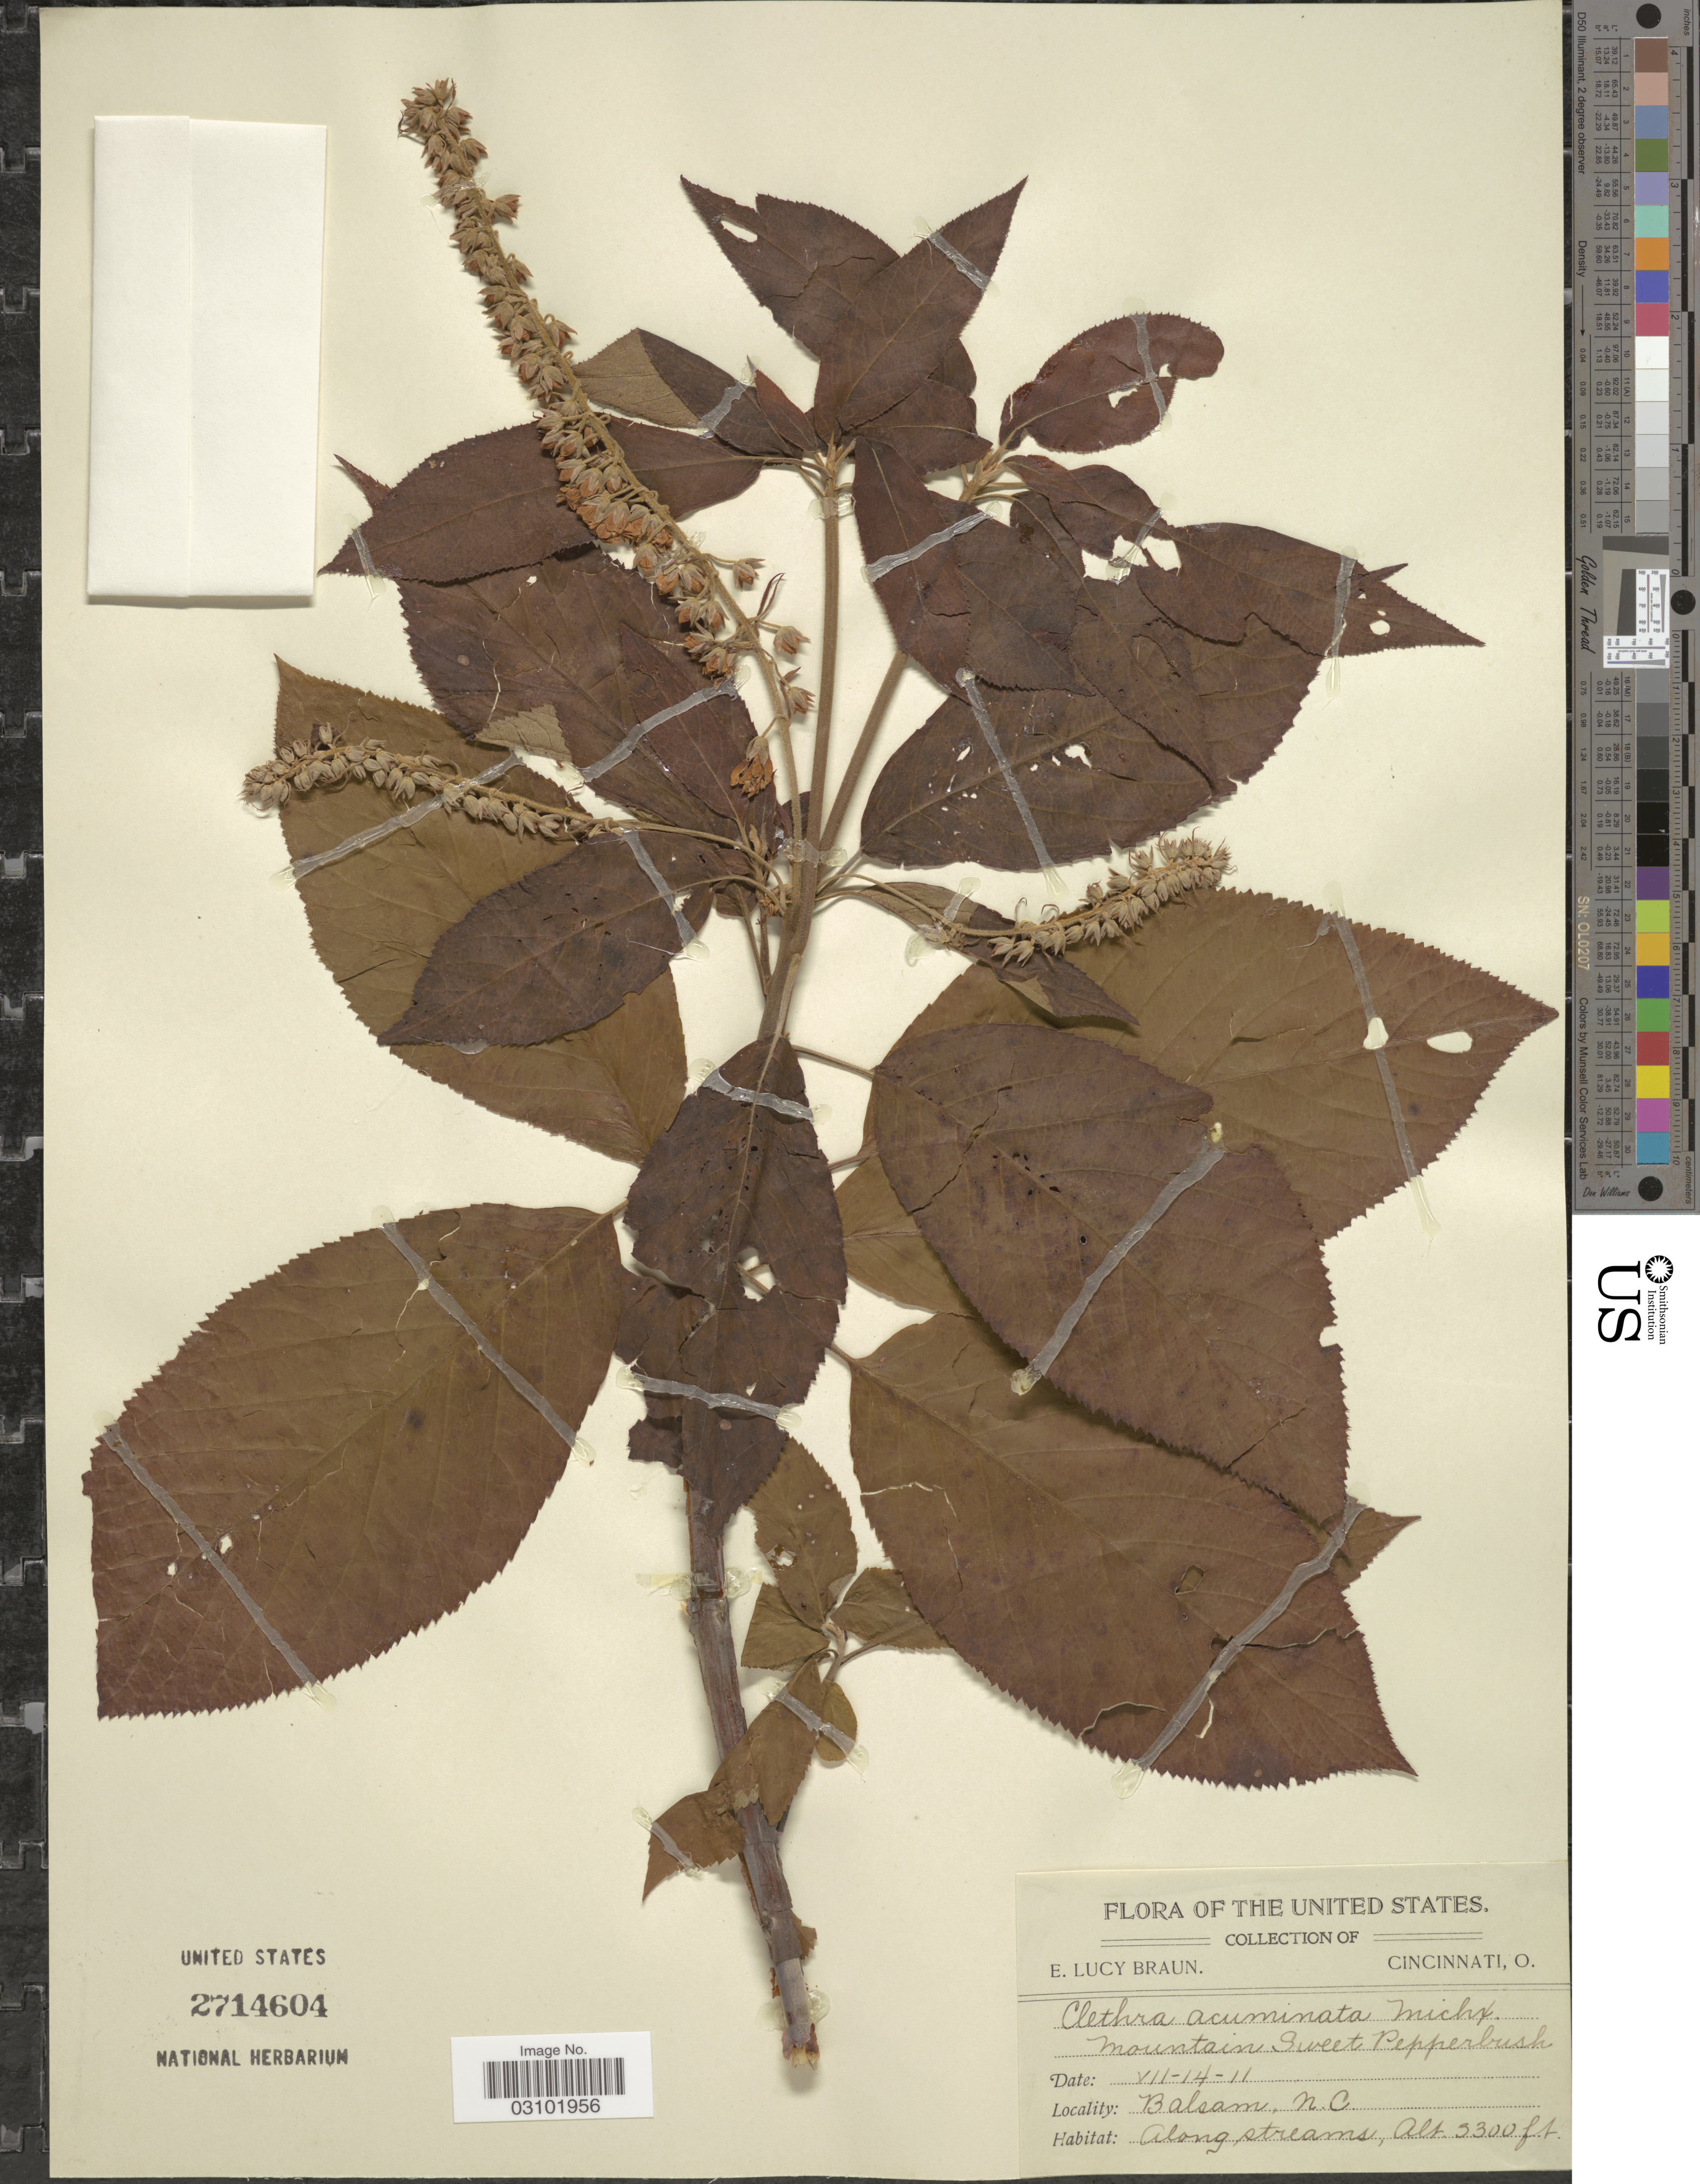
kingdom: Plantae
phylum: Tracheophyta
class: Magnoliopsida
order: Ericales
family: Clethraceae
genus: Clethra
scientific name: Clethra acuminata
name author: Michx.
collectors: E. L. Braun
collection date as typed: Transcribed d/m/y: 14/7/11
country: United States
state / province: North Carolina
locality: Balsam. Along stream.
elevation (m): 1006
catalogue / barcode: US 2714604